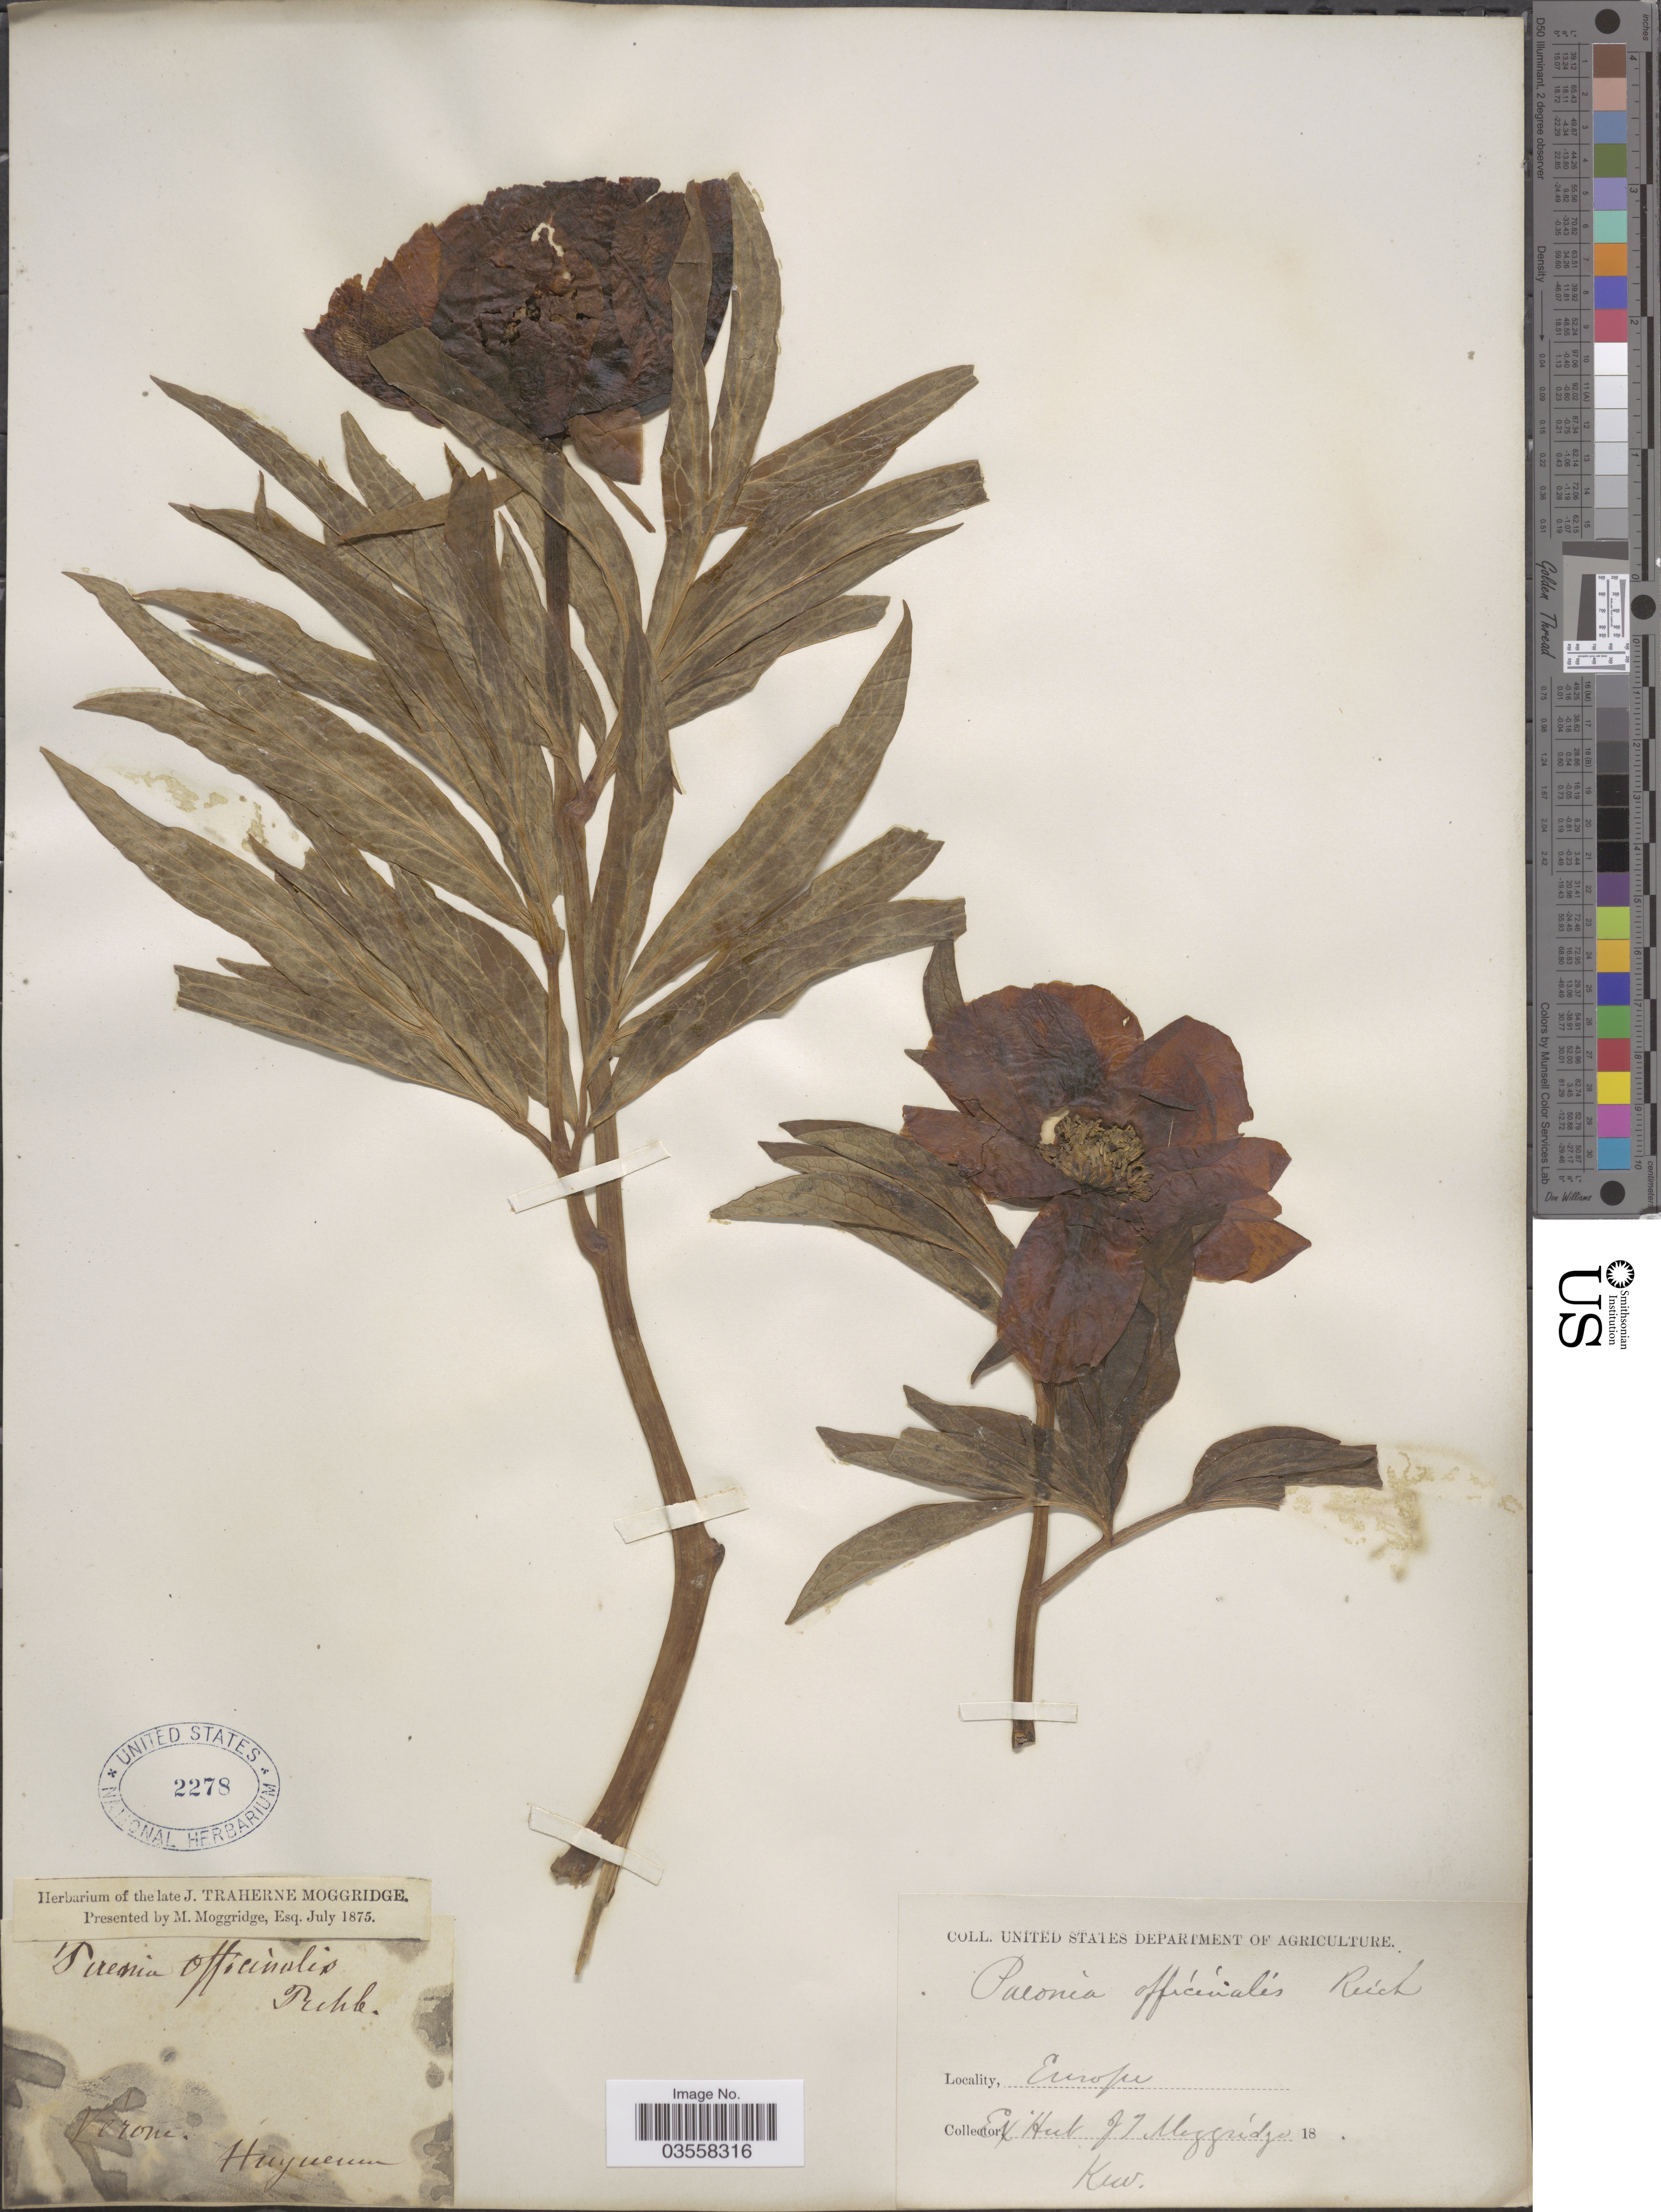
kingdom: Plantae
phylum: Tracheophyta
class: Magnoliopsida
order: Saxifragales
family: Paeoniaceae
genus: Paeonia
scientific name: Paeonia officinalis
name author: L.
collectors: ex herb. J.T. Moggridge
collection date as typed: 18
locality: Verone. Huyerum [interpreted].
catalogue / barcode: US 2278